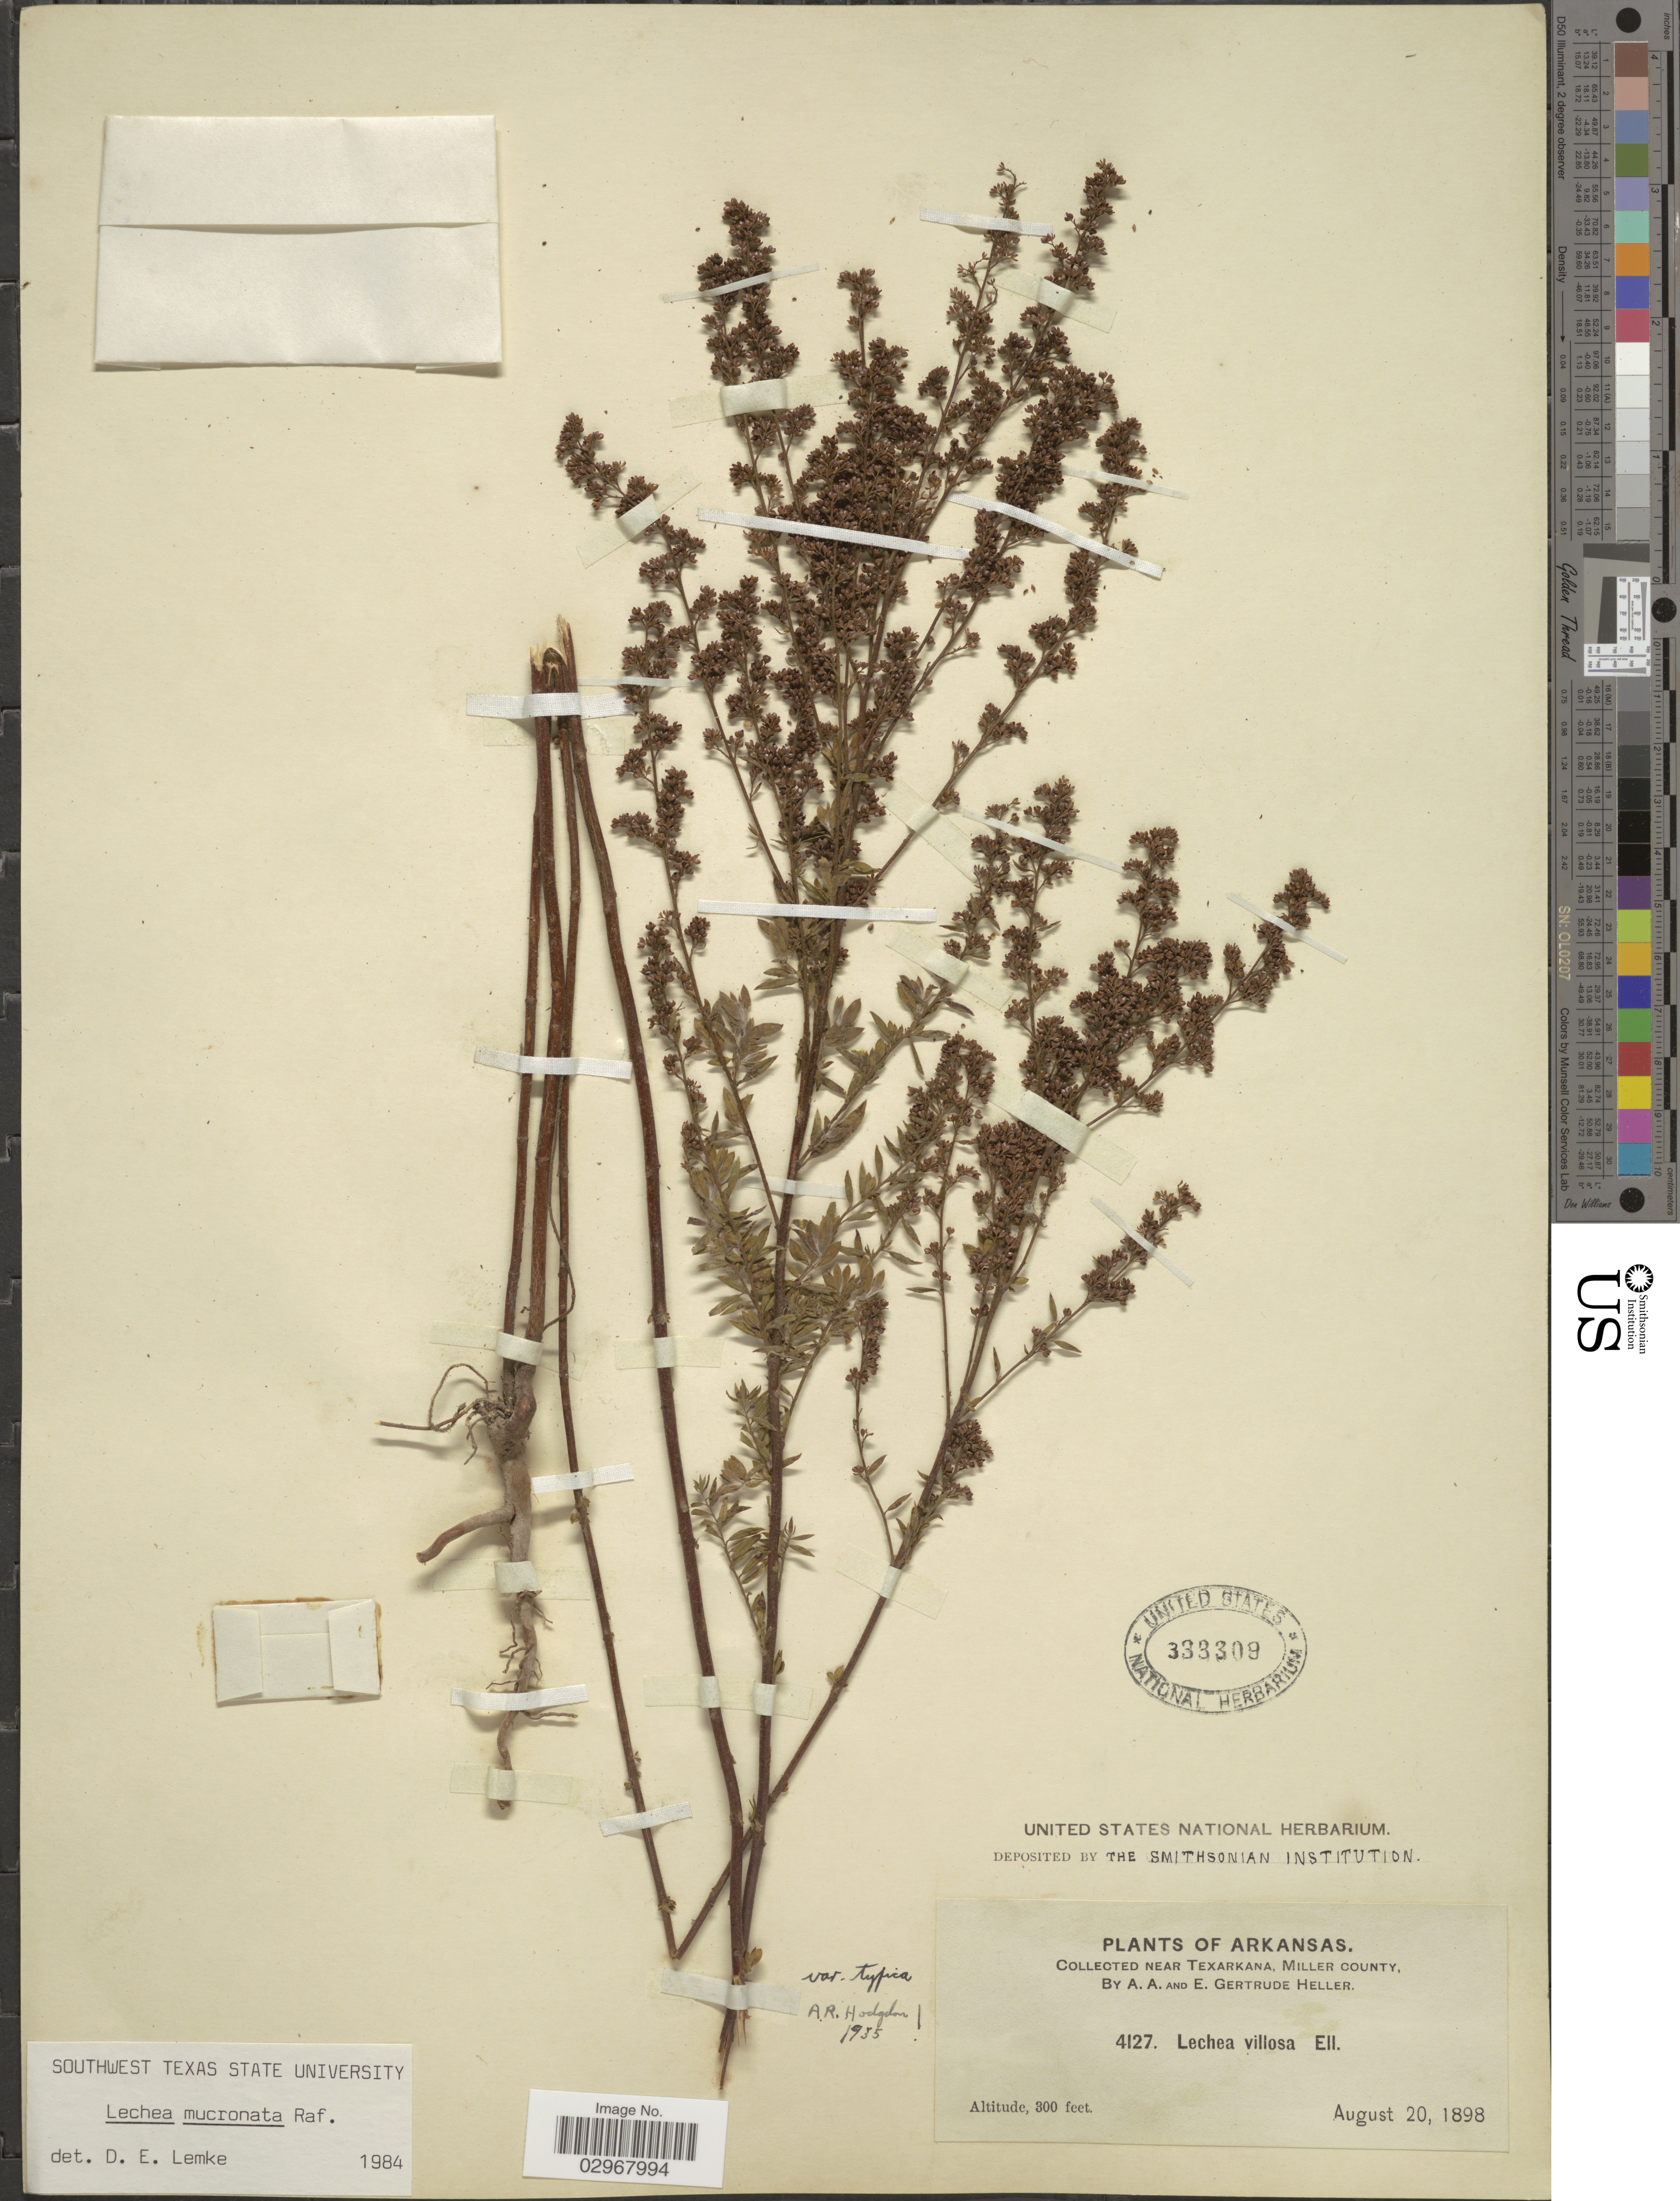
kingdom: Plantae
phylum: Tracheophyta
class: Magnoliopsida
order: Malvales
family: Cistaceae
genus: Lechea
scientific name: Lechea mucronata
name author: Raf.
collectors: A. A. Heller & E. Gertrude Heller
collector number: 4127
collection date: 1898-08-20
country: United States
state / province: Arkansas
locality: Near Texarkana, Miller County.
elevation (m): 91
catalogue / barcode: US 333309